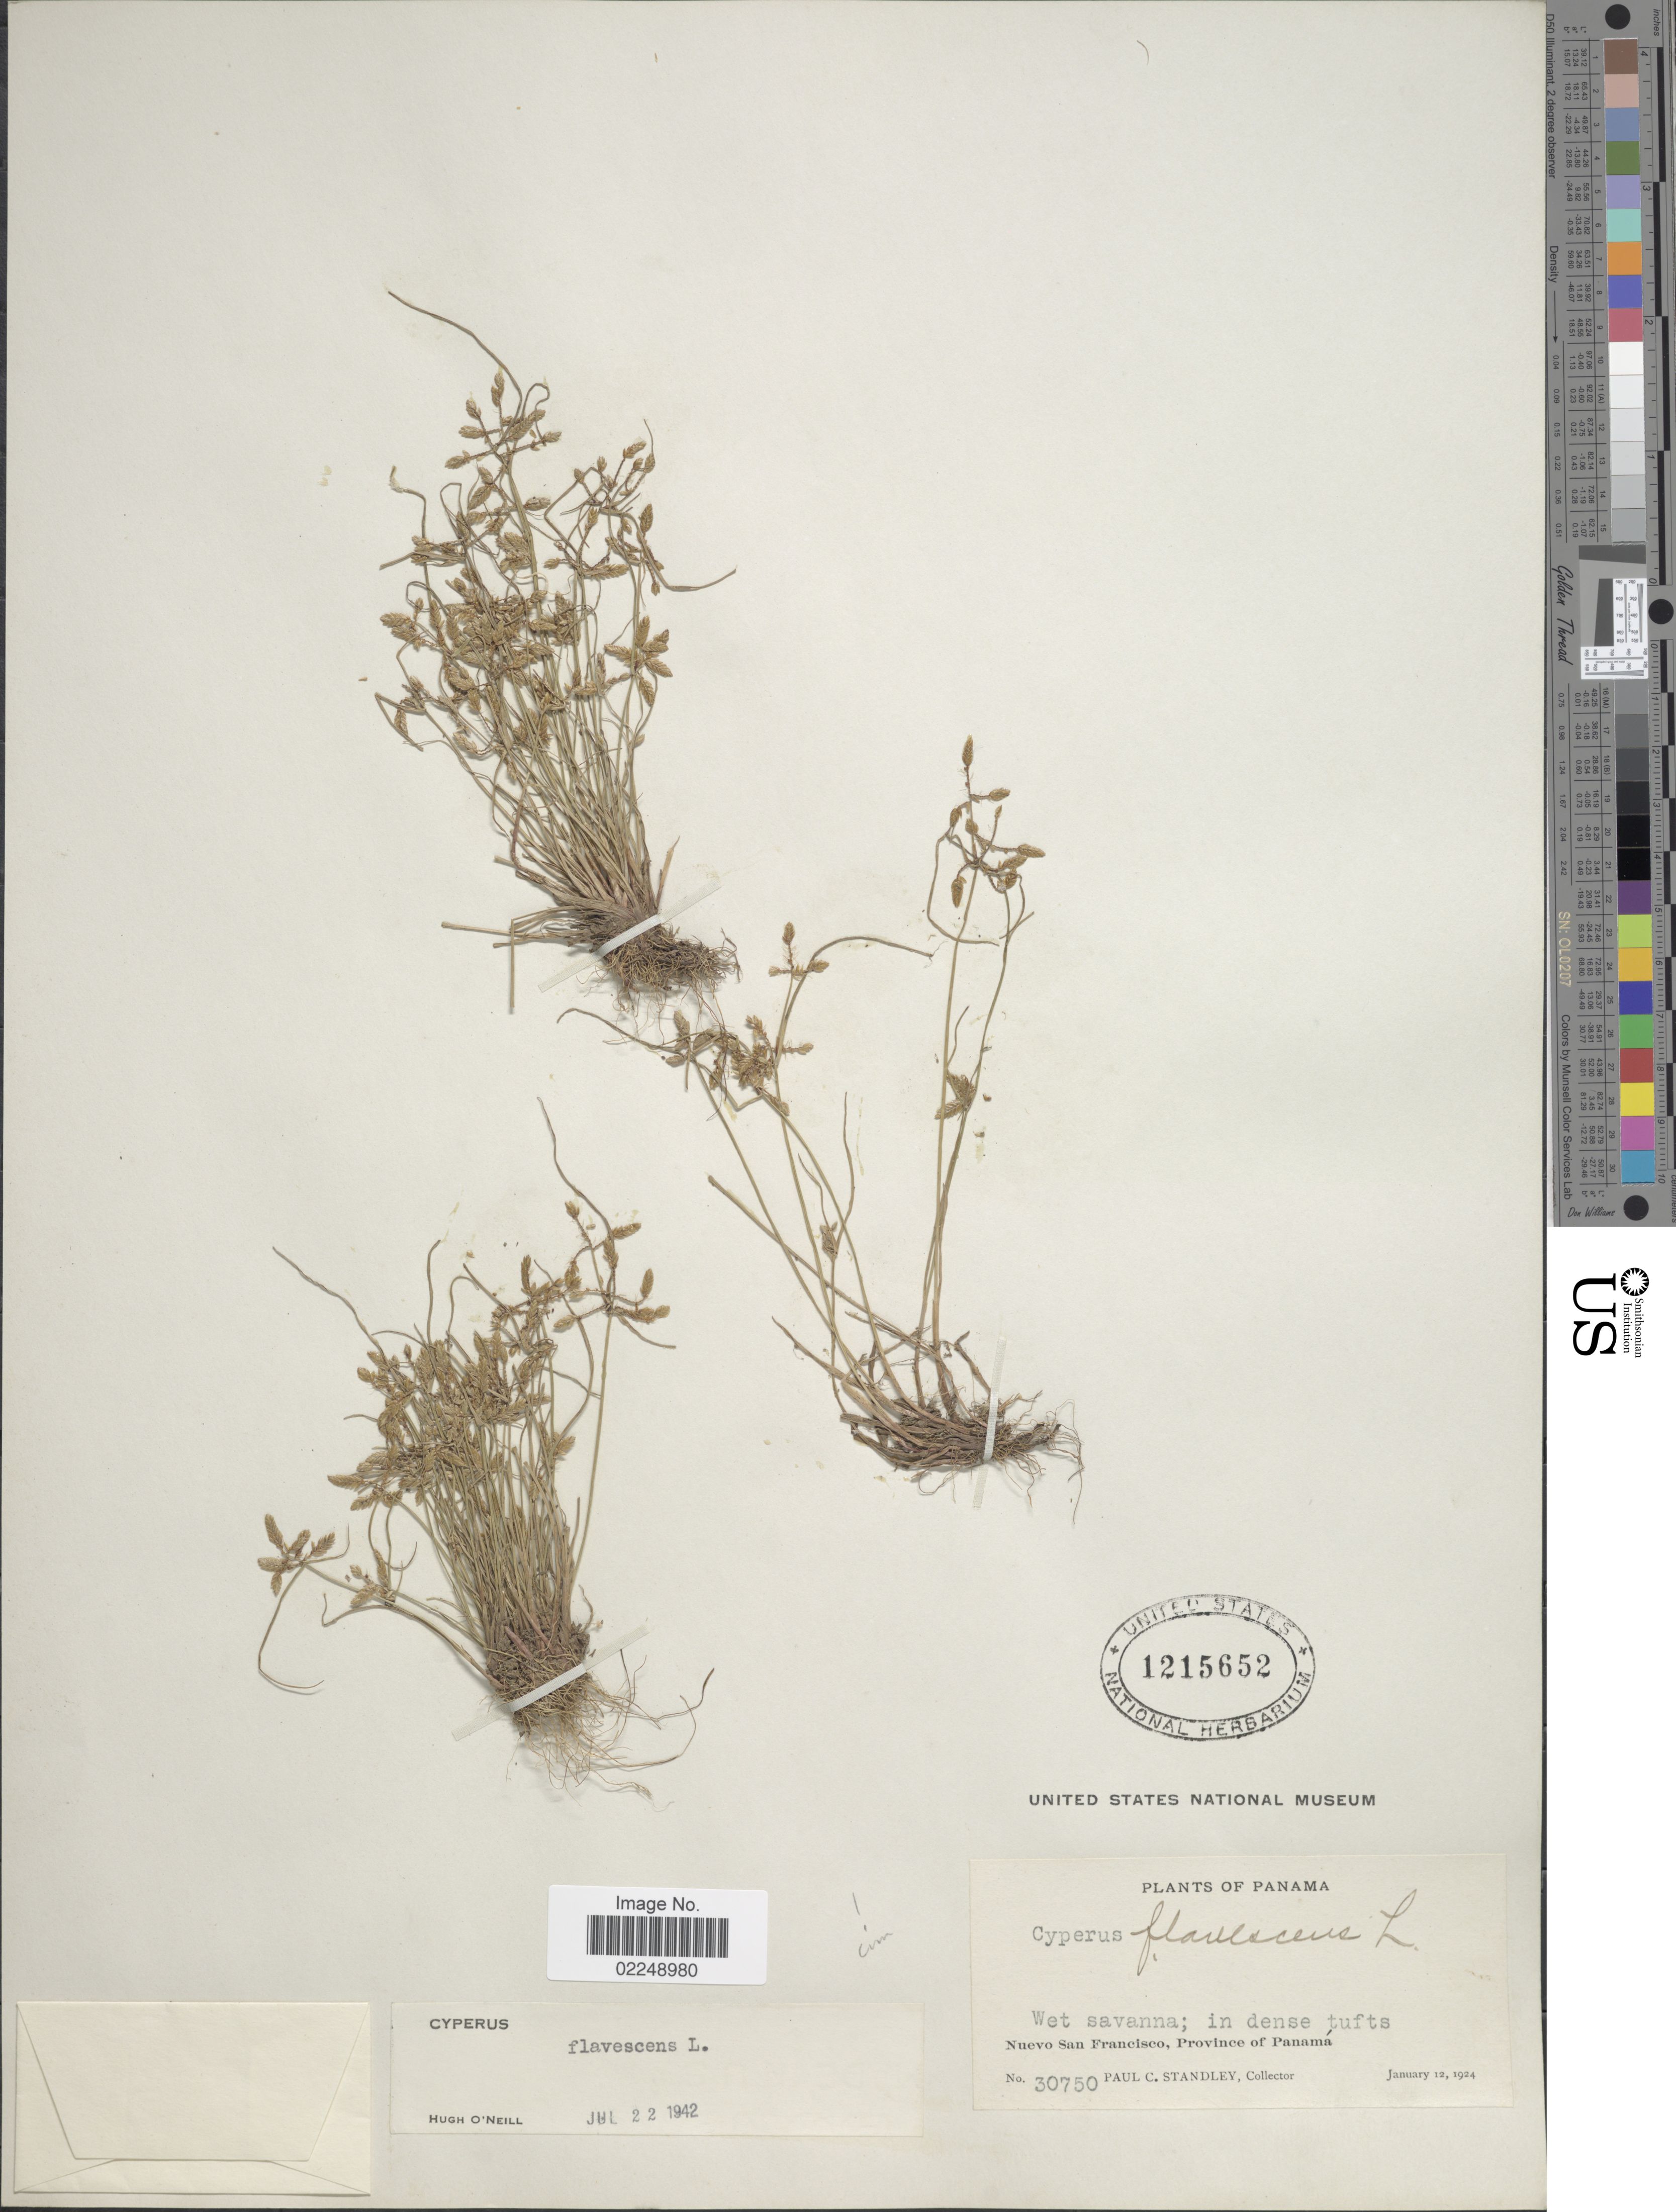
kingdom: Plantae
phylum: Tracheophyta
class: Liliopsida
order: Poales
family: Cyperaceae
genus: Cyperus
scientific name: Cyperus flavescens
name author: L.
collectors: P. C. Standley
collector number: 30750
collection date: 1924-01-12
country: Panama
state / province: Panamá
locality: Nuevo San Francisco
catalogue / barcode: US 1215652